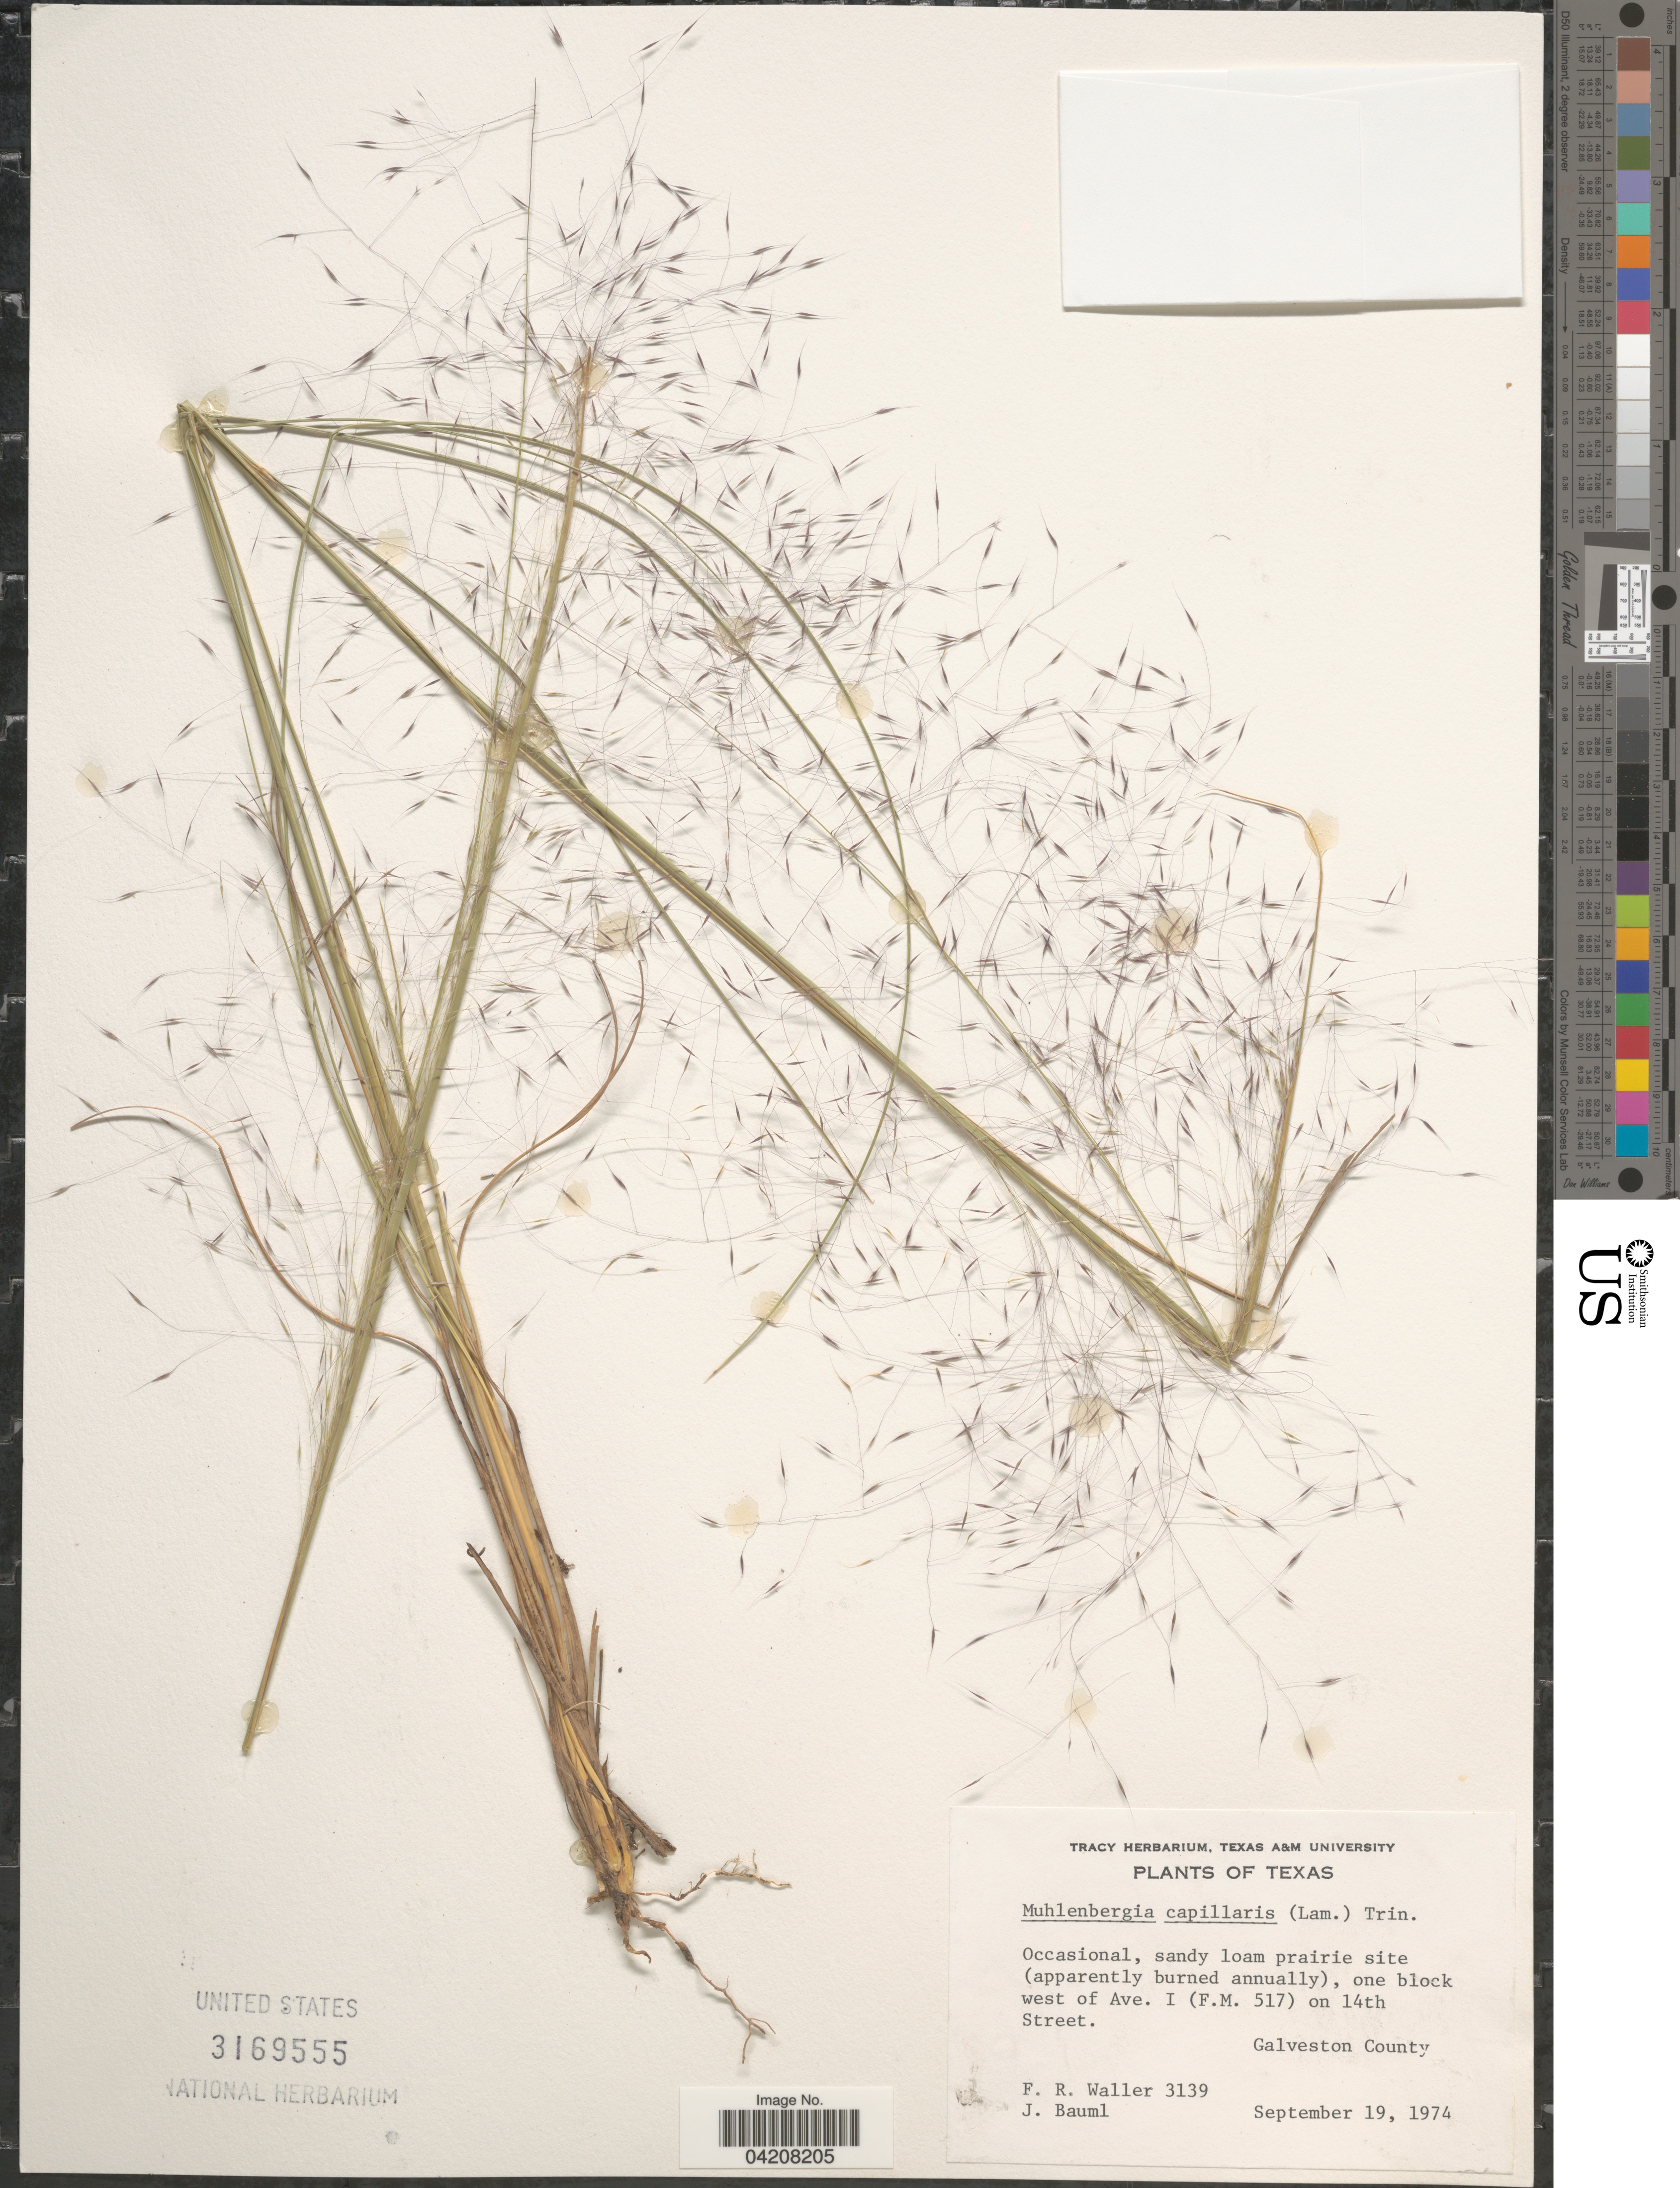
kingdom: Plantae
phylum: Tracheophyta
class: Liliopsida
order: Poales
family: Poaceae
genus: Muhlenbergia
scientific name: Muhlenbergia capillaris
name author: (Lam.) Trin.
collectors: F. R. Waller & J. Bauml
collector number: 3139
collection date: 1974-09-19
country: United States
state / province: Texas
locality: One block west of Ave. I (F.M. 517) on 14th Street. Galveston County.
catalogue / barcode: US 3169555